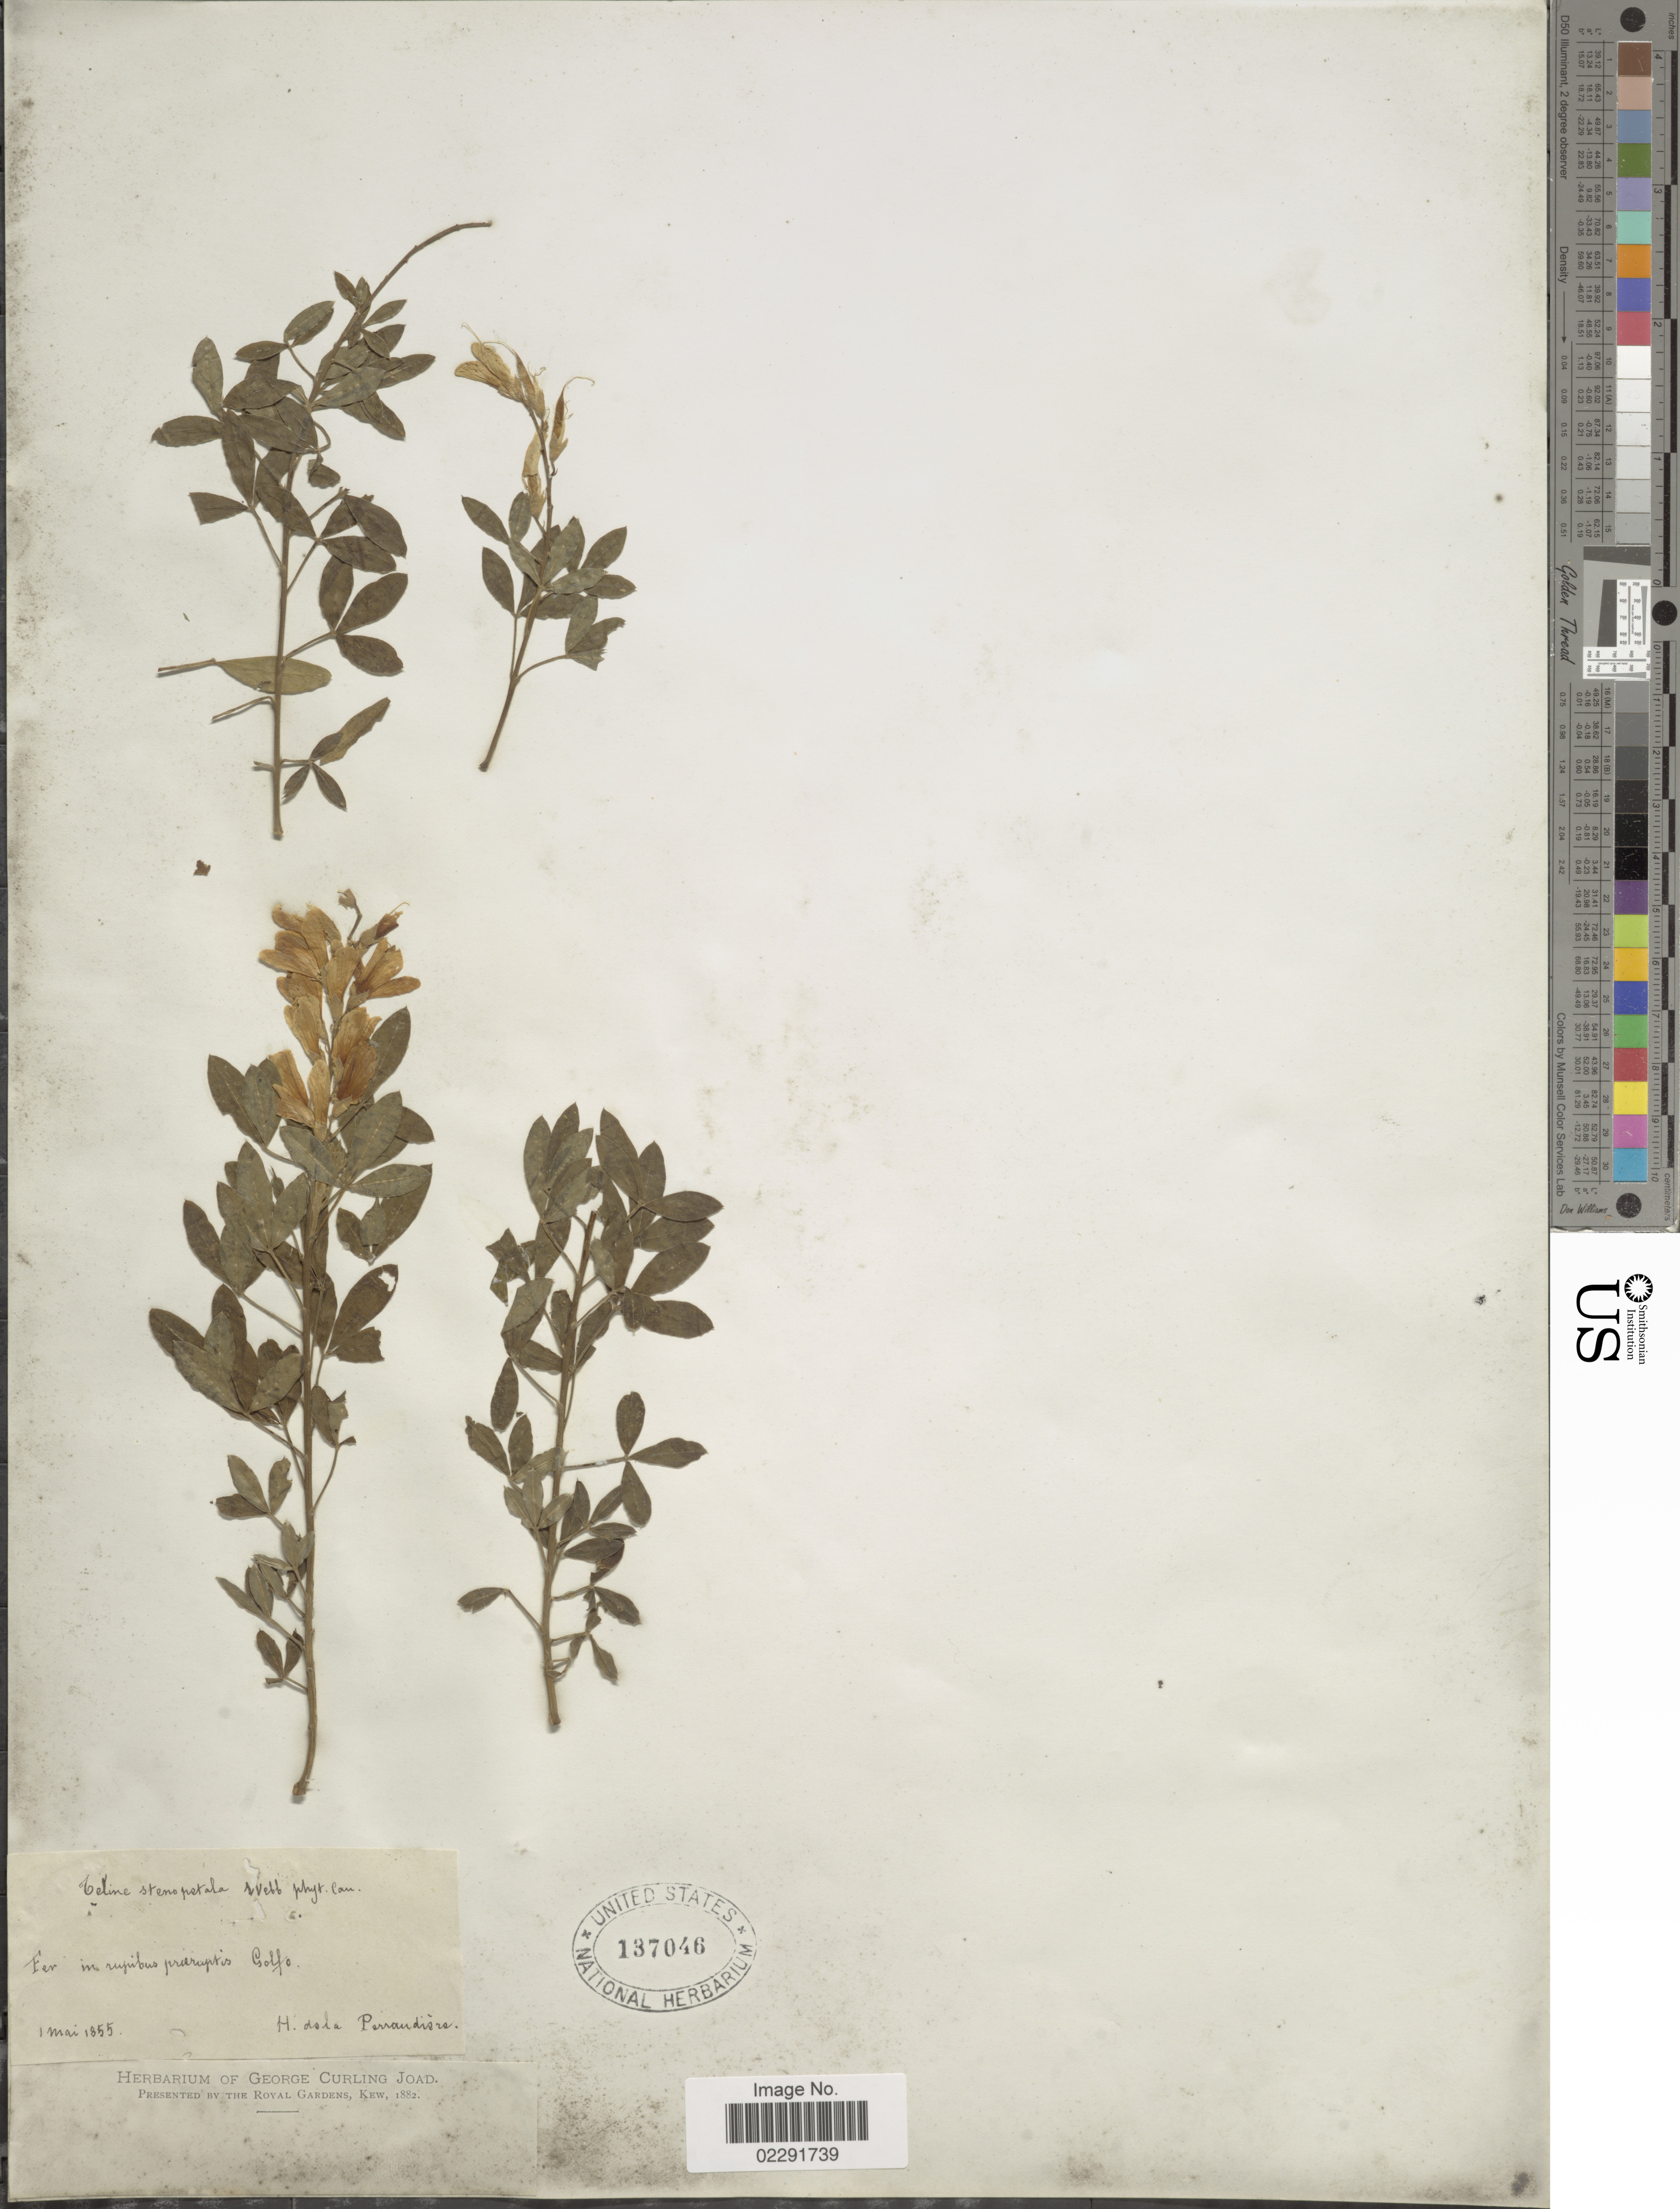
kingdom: Plantae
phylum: Tracheophyta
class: Magnoliopsida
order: Fabales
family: Fabaceae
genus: Genista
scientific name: Genista stenopetala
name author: (Webb) Berthel.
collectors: H. de la Perraudière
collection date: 1855-05-01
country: Spain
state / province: Canarias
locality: Fer in rupibus prieruptis Golfo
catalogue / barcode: US 137046